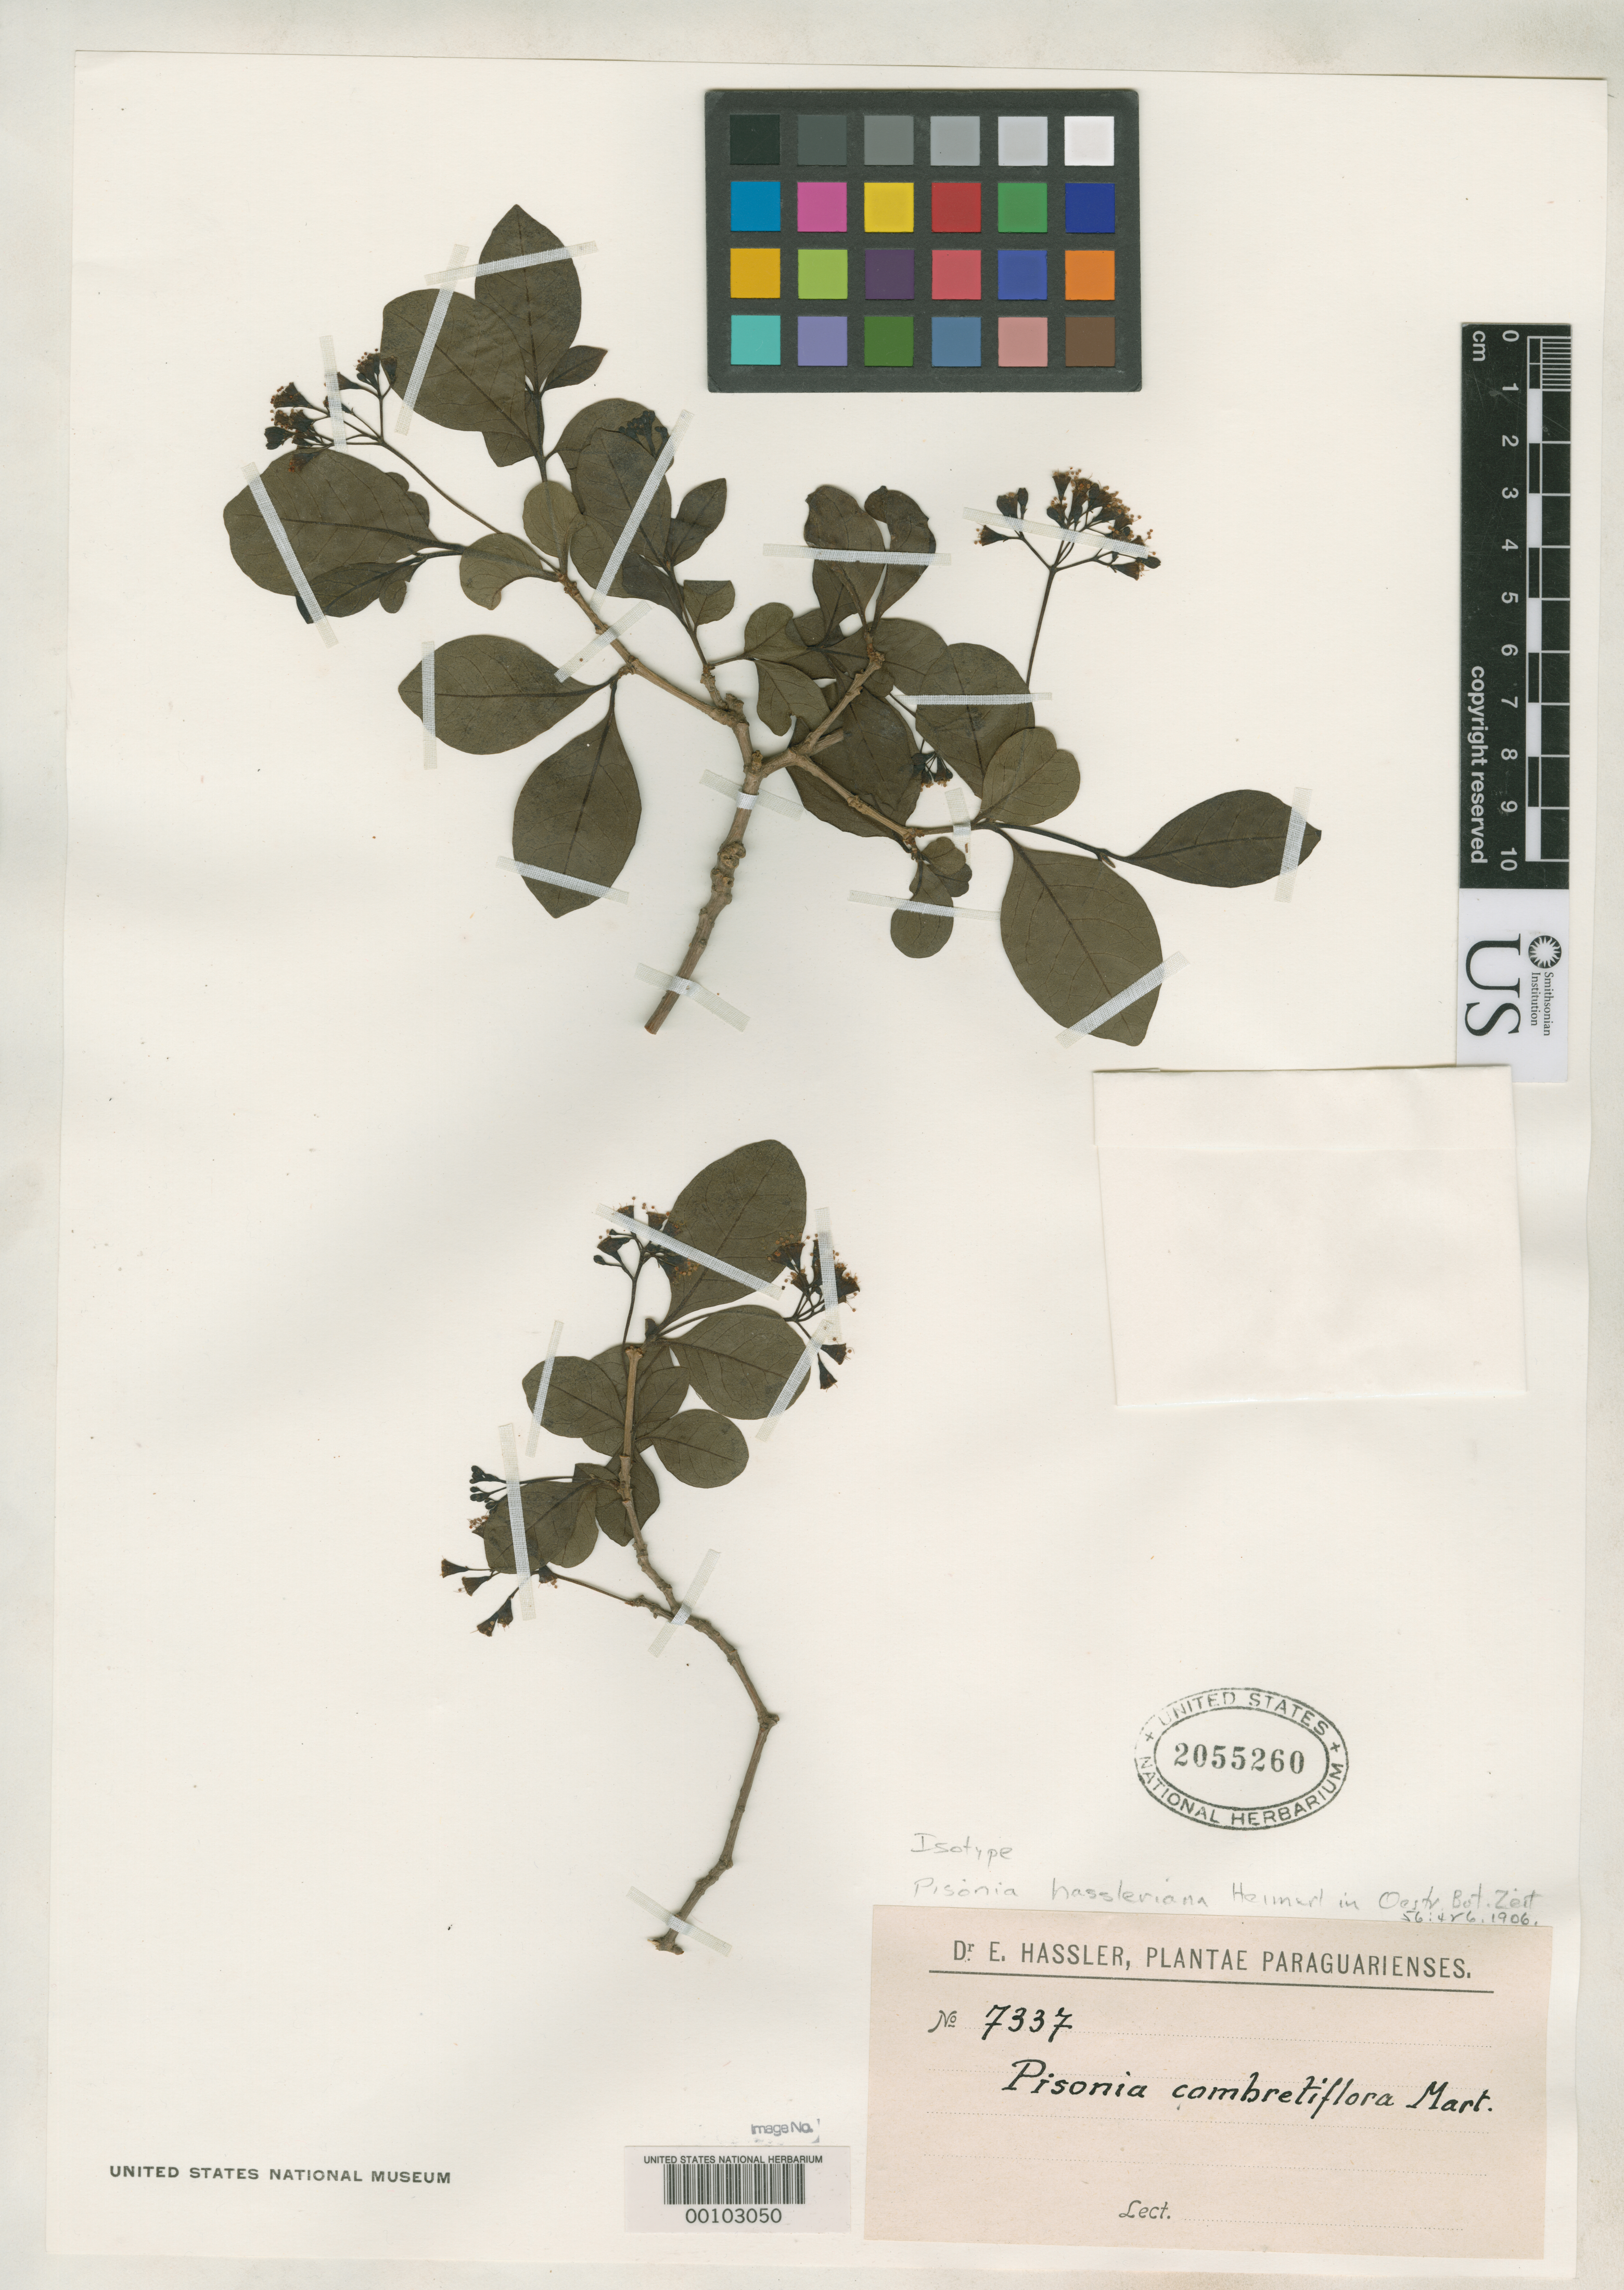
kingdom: Plantae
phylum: Tracheophyta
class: Magnoliopsida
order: Caryophyllales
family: Nyctaginaceae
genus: Pisonia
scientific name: Pisonia hassleriana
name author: Heimerl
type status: Isotype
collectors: E. Hassler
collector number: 7337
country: Paraguay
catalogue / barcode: US 2055260